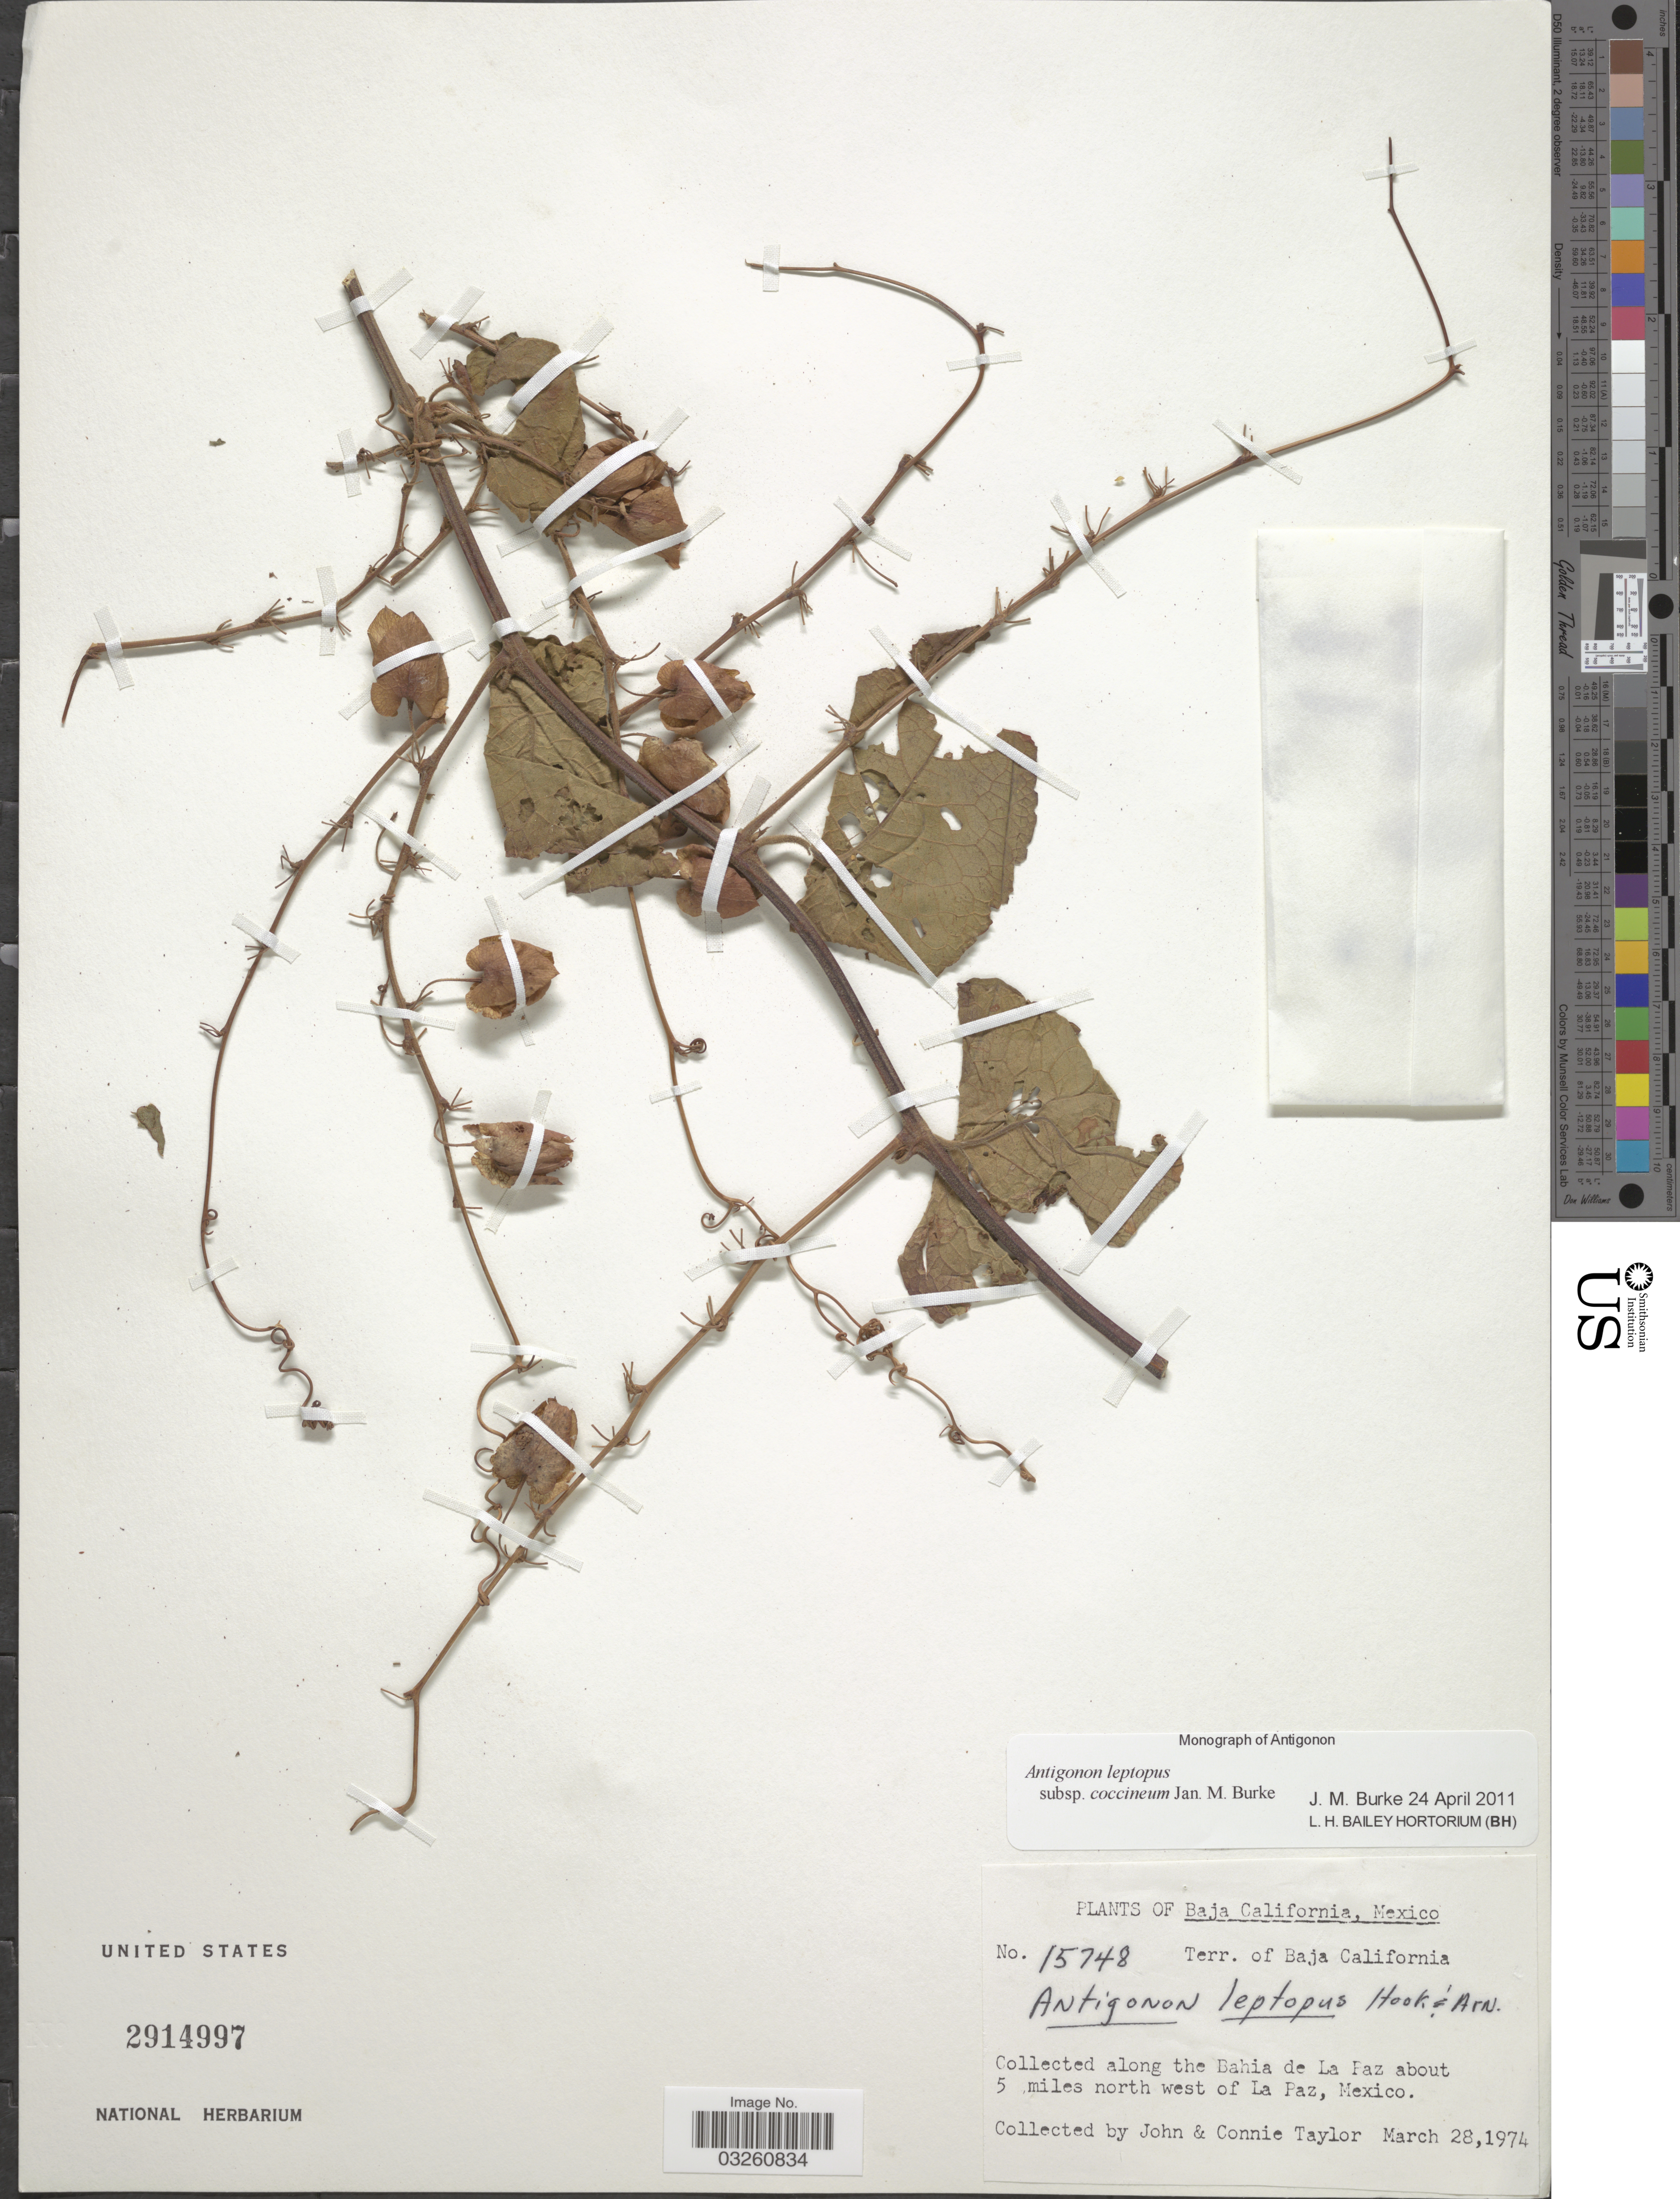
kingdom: Plantae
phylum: Tracheophyta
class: Magnoliopsida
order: Caryophyllales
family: Polygonaceae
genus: Antigonon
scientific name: Antigonon leptopus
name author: Hook. & Arn.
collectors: J. Taylor & C. Taylor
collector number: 15748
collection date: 1974-03-28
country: Mexico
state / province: Baja California Sur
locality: Terr. of Baja California. Collected along the Bahia de La Paz about 5 miles north west of La Paz.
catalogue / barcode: US 2914997